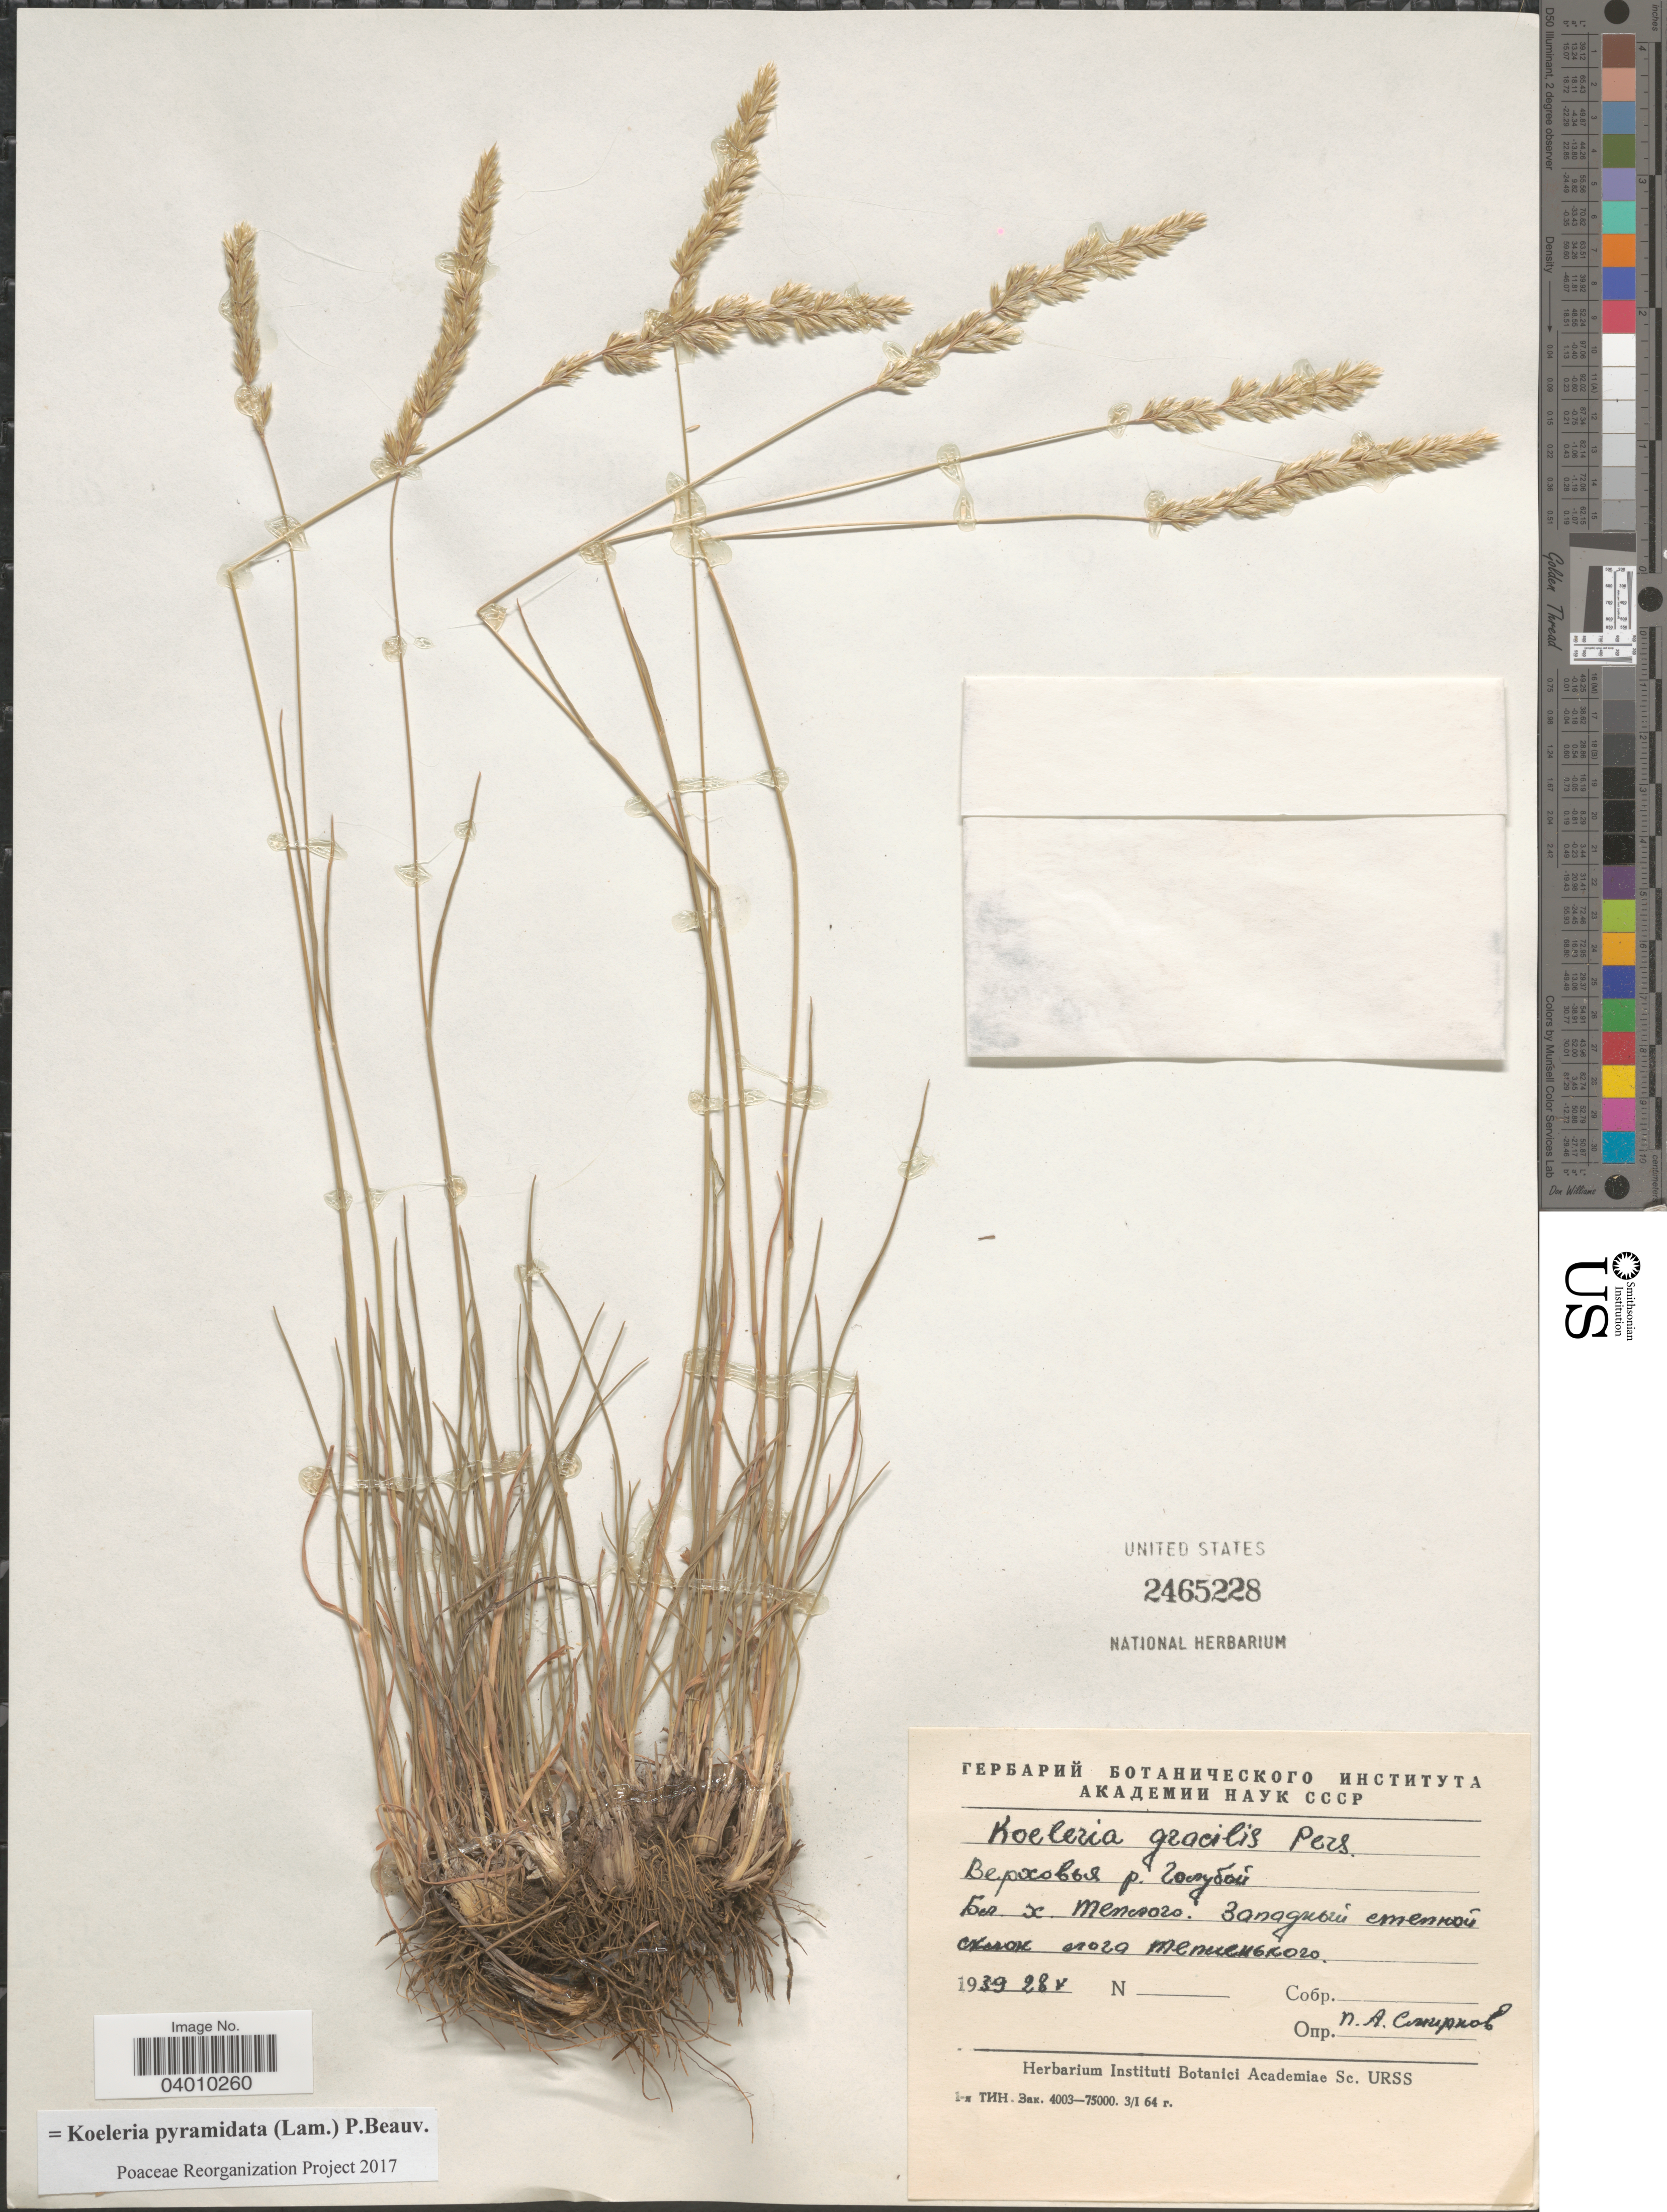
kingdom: Plantae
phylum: Tracheophyta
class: Liliopsida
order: Poales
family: Poaceae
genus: Koeleria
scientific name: Koeleria pyramidata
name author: (Lam.) P. Beauv.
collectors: P. Smirnov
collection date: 1939-05-28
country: Russian Federation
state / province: Kaliningrad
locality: Upper river Golubaya, near village Teplyy.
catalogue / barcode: US 2465228